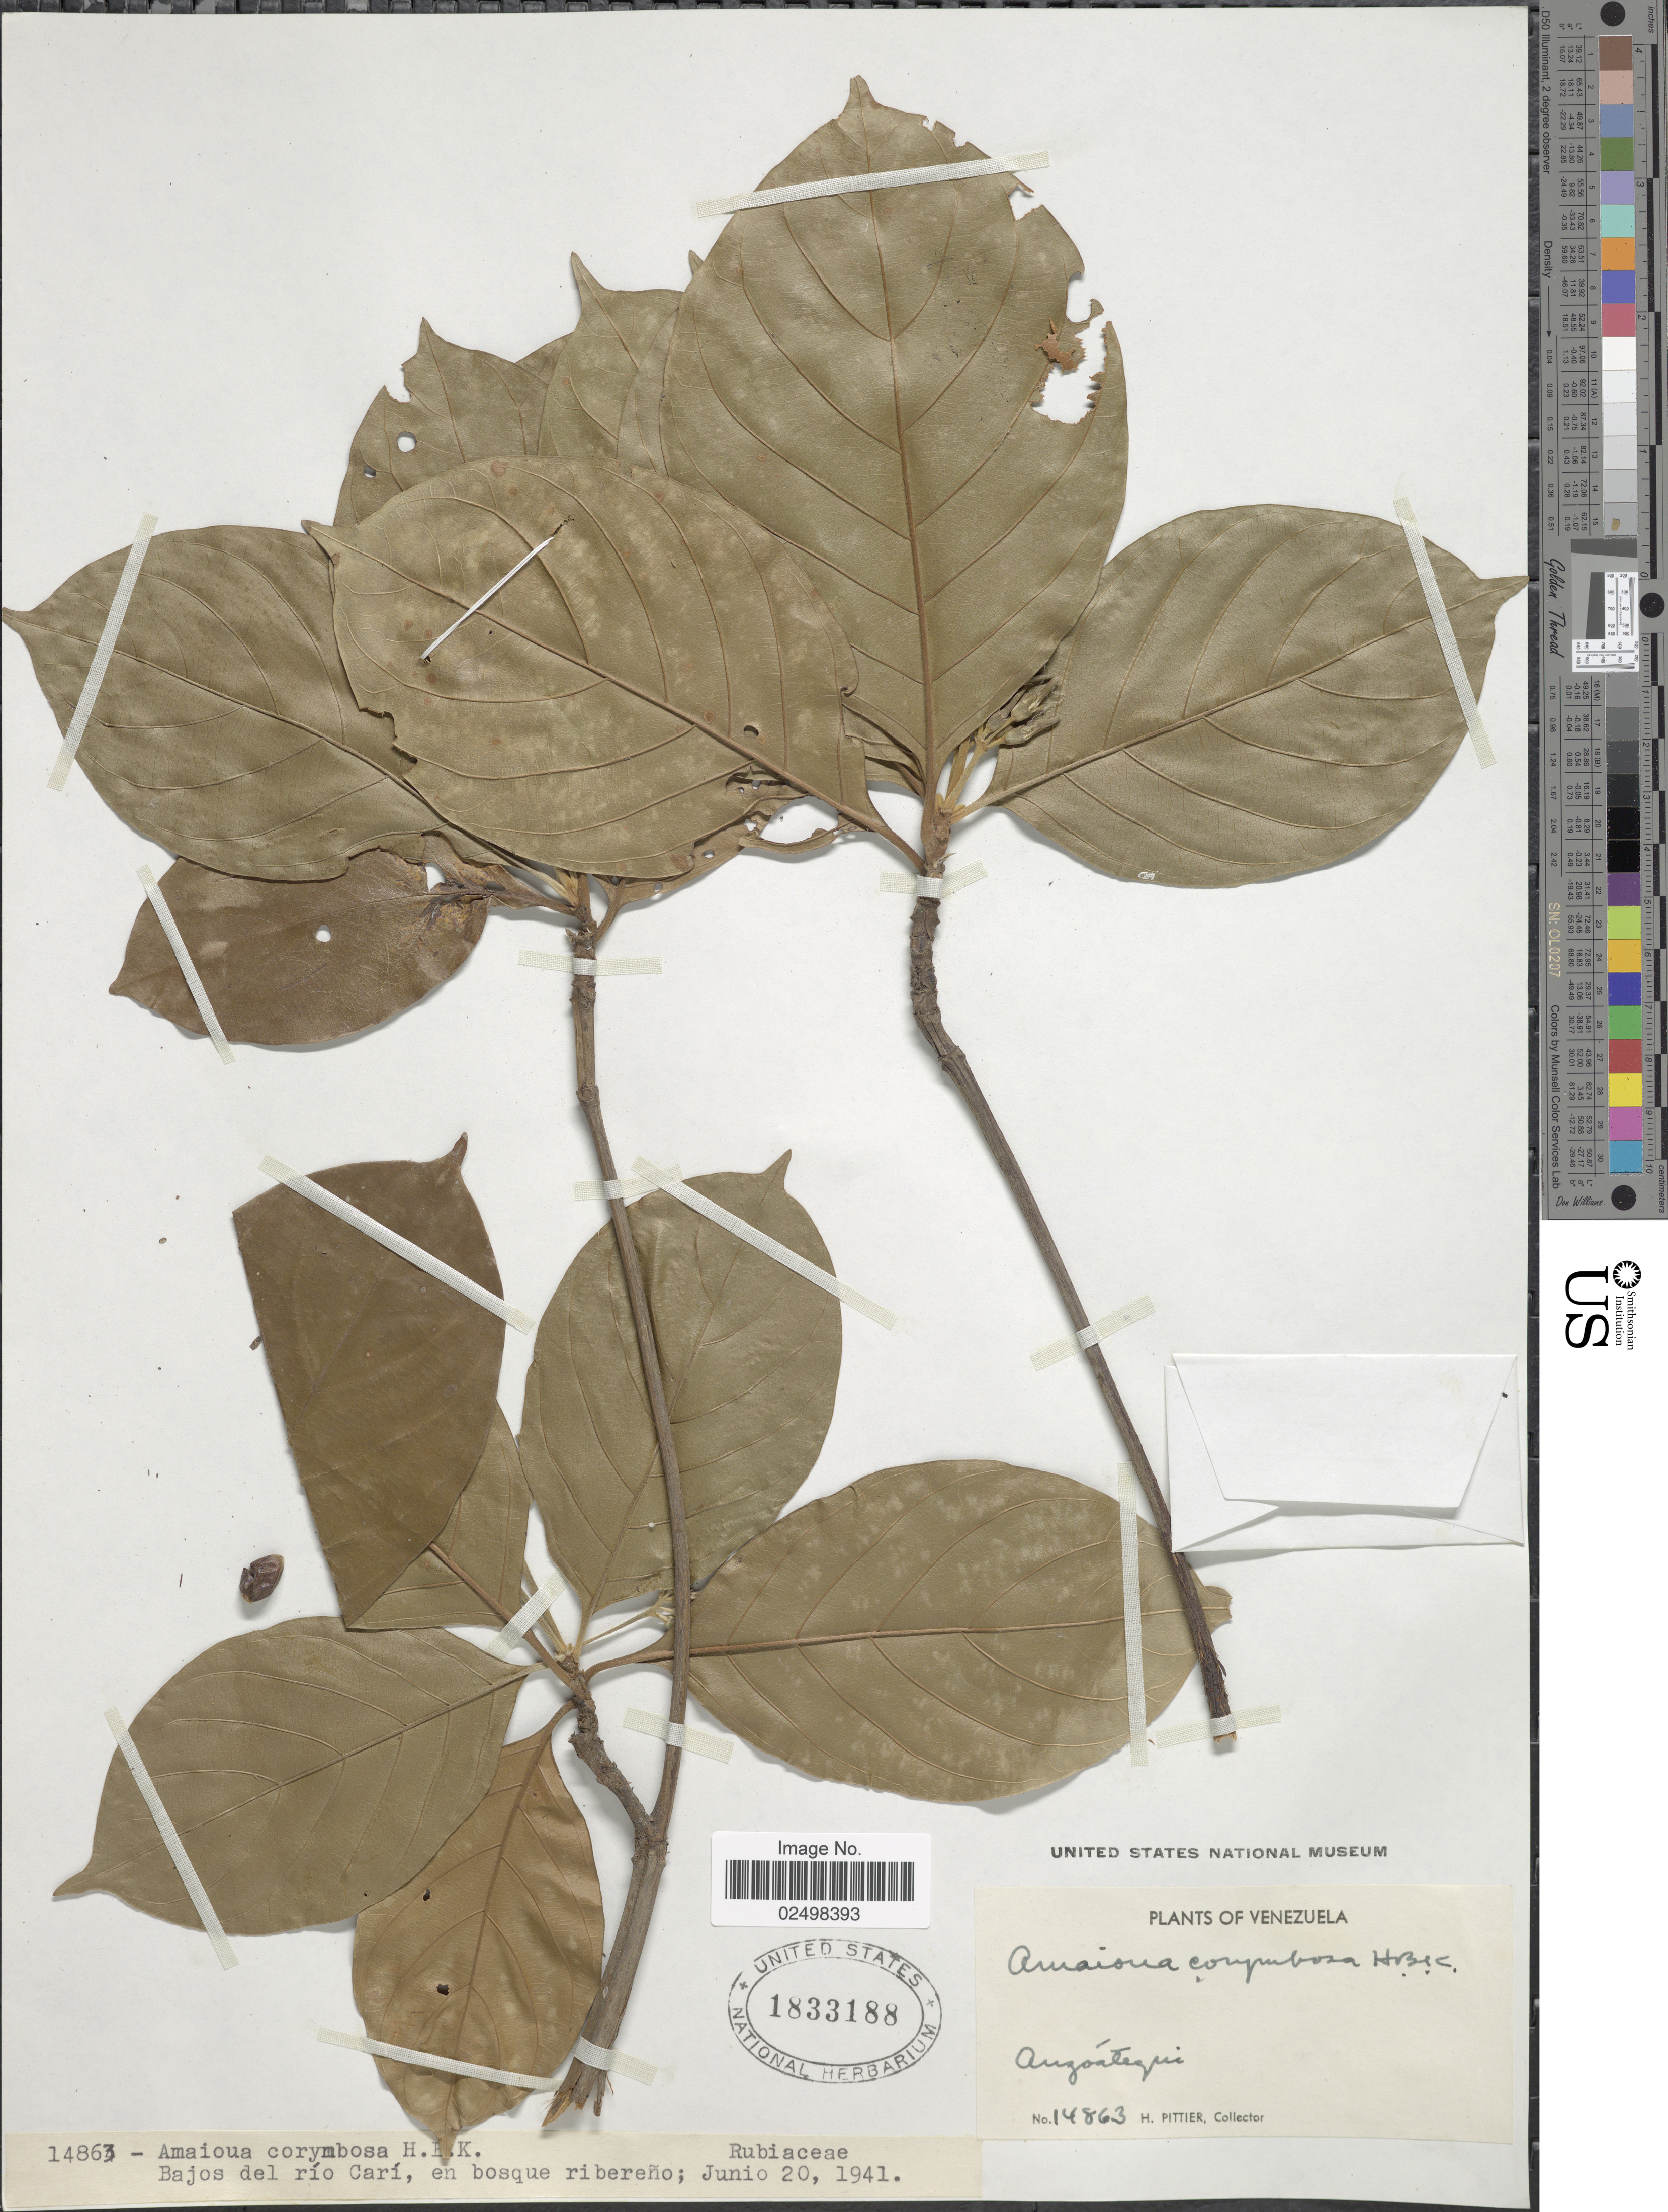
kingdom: Plantae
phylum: Tracheophyta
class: Magnoliopsida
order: Gentianales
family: Rubiaceae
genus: Amaioua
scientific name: Amaioua corymbosa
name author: Kunth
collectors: H. F. Pittier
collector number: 14863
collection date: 1941-06-20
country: Venezuela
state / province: Anzoategui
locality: Bajos del rio Cari, en bosque ribereno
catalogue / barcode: US 1833188